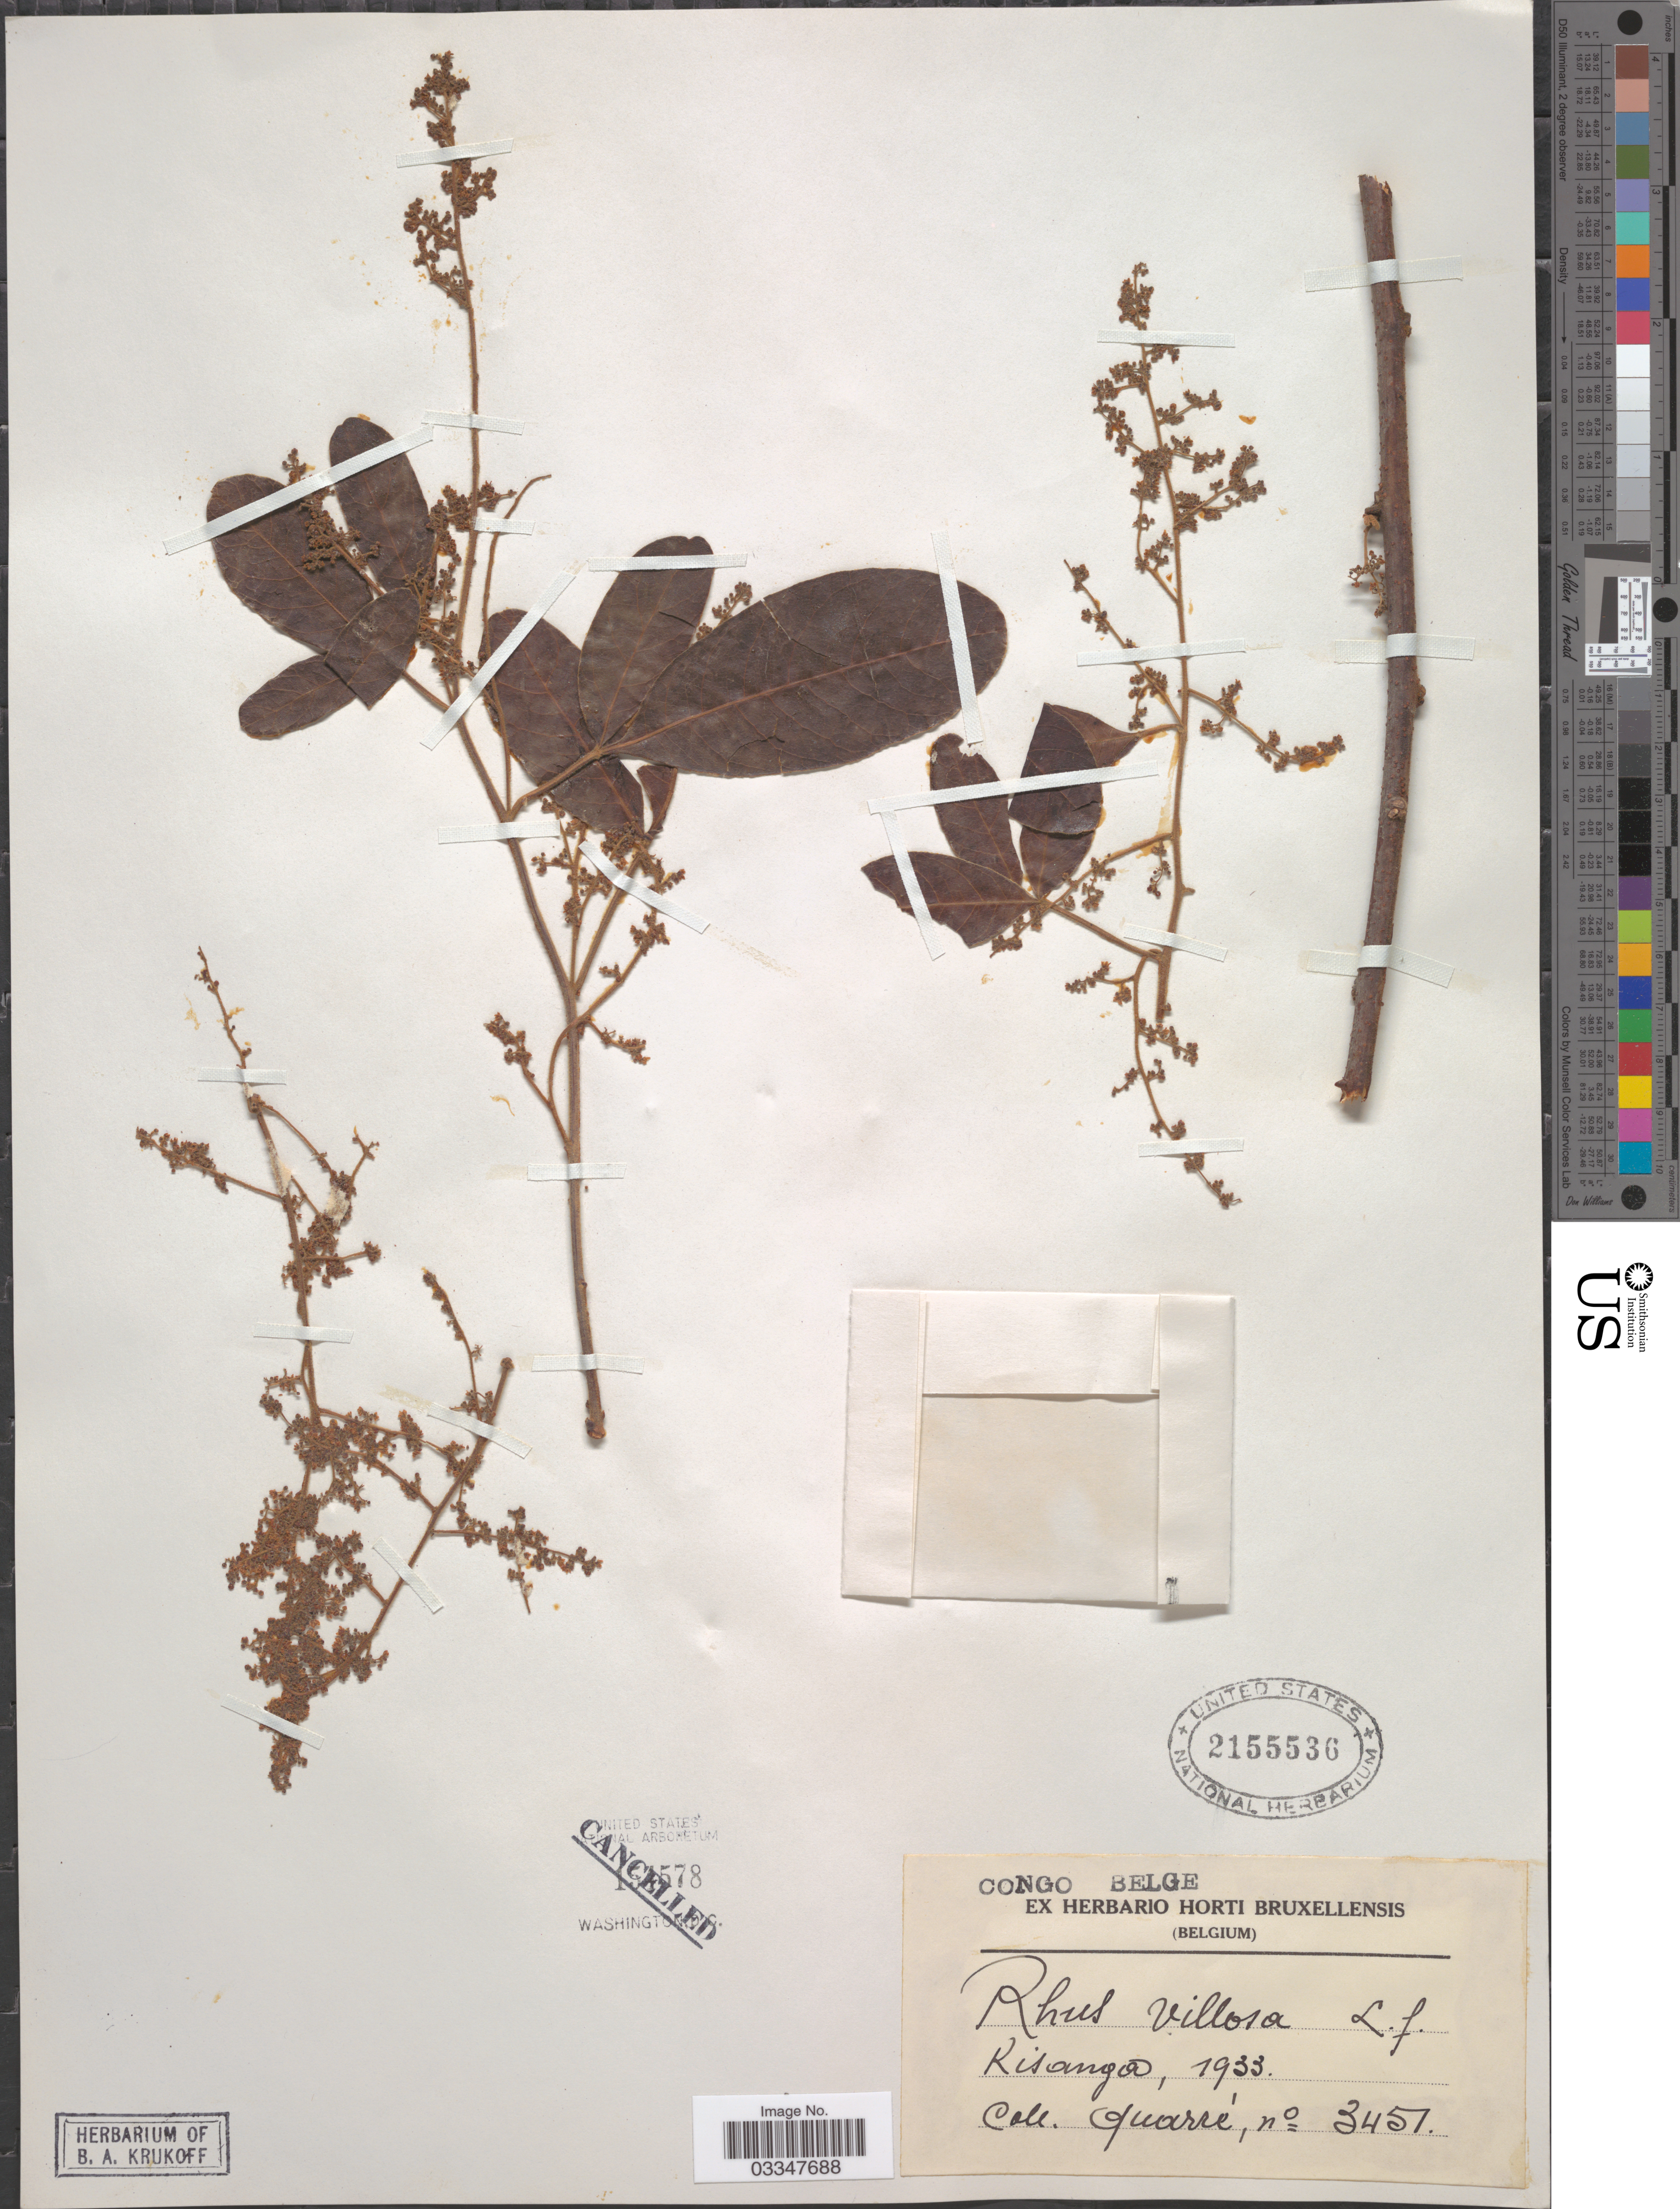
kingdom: Plantae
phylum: Tracheophyta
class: Magnoliopsida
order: Sapindales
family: Anacardiaceae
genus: Rhus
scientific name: Rhus villosa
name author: L. f.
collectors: -. Quarre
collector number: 3451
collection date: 1933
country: Congo, Democratic Republic of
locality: Congo Belge. Kisanga.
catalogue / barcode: US 2155536